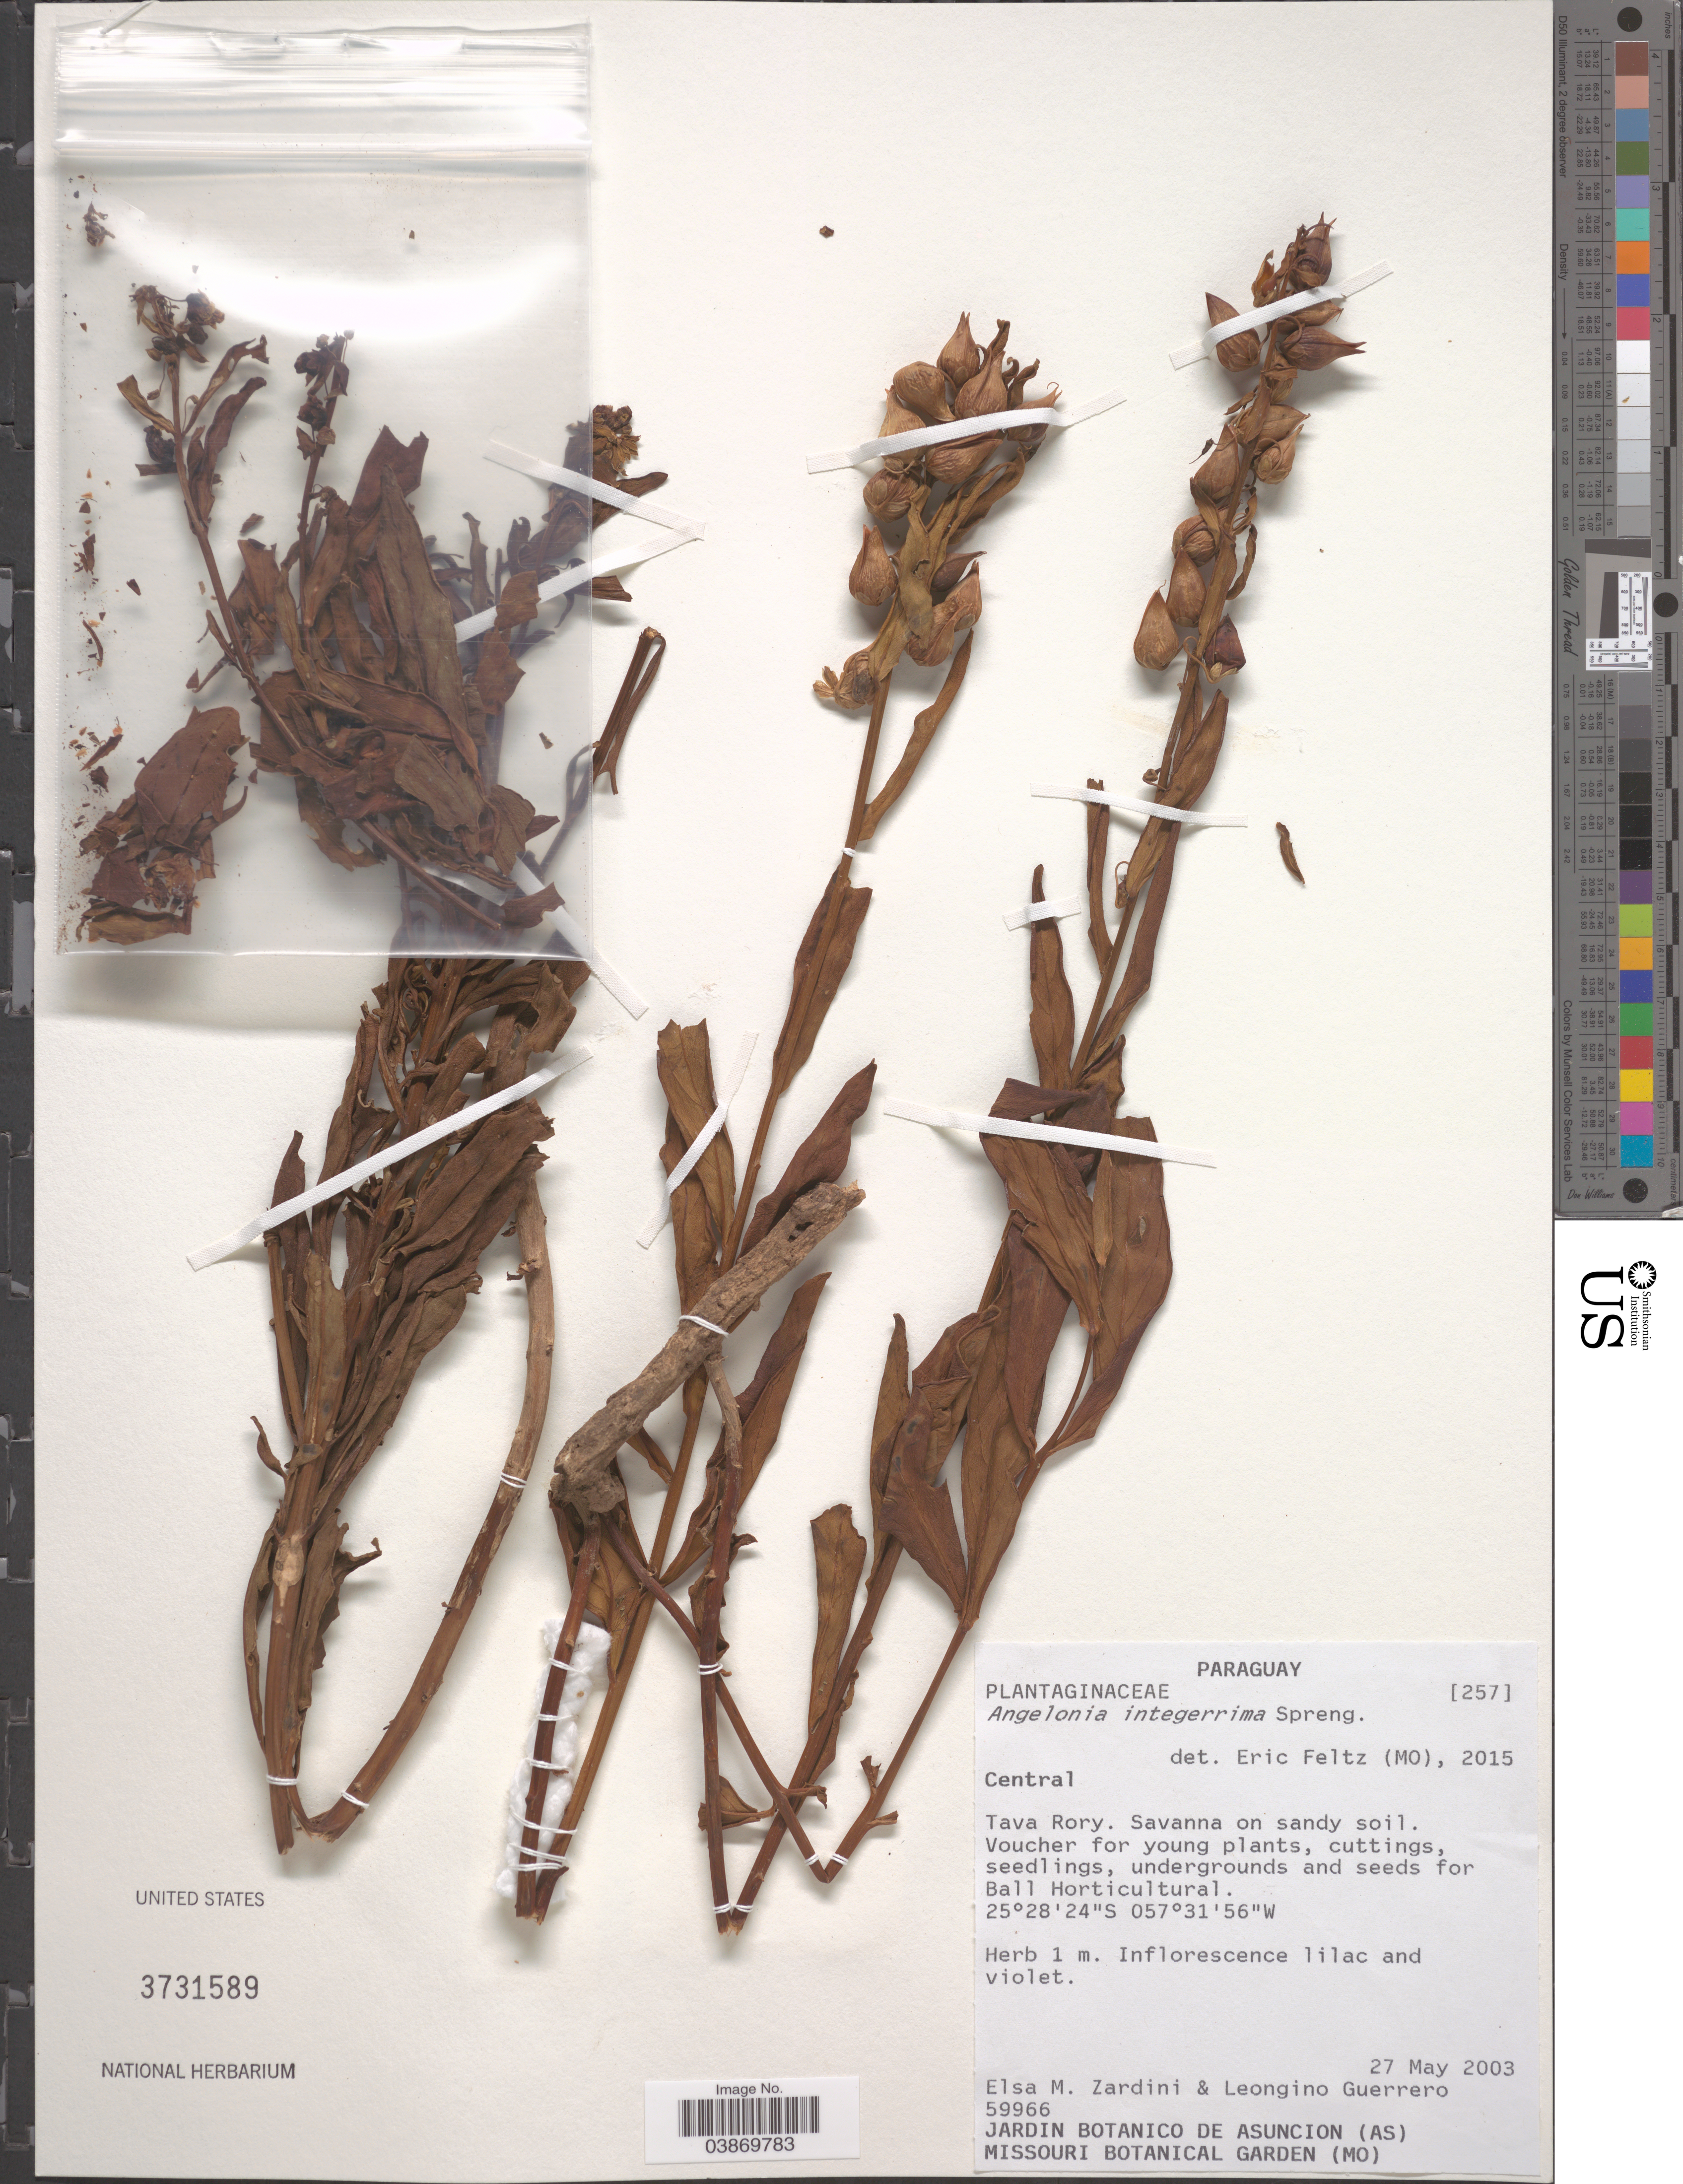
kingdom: Plantae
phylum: Tracheophyta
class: Magnoliopsida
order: Lamiales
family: Plantaginaceae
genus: Angelonia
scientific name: Angelonia integerrima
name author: Spreng.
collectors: E. M. Zardini & L. Guerrero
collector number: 59966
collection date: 2003-05-27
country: Paraguay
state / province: Central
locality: Tava Rory.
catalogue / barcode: US 3731589